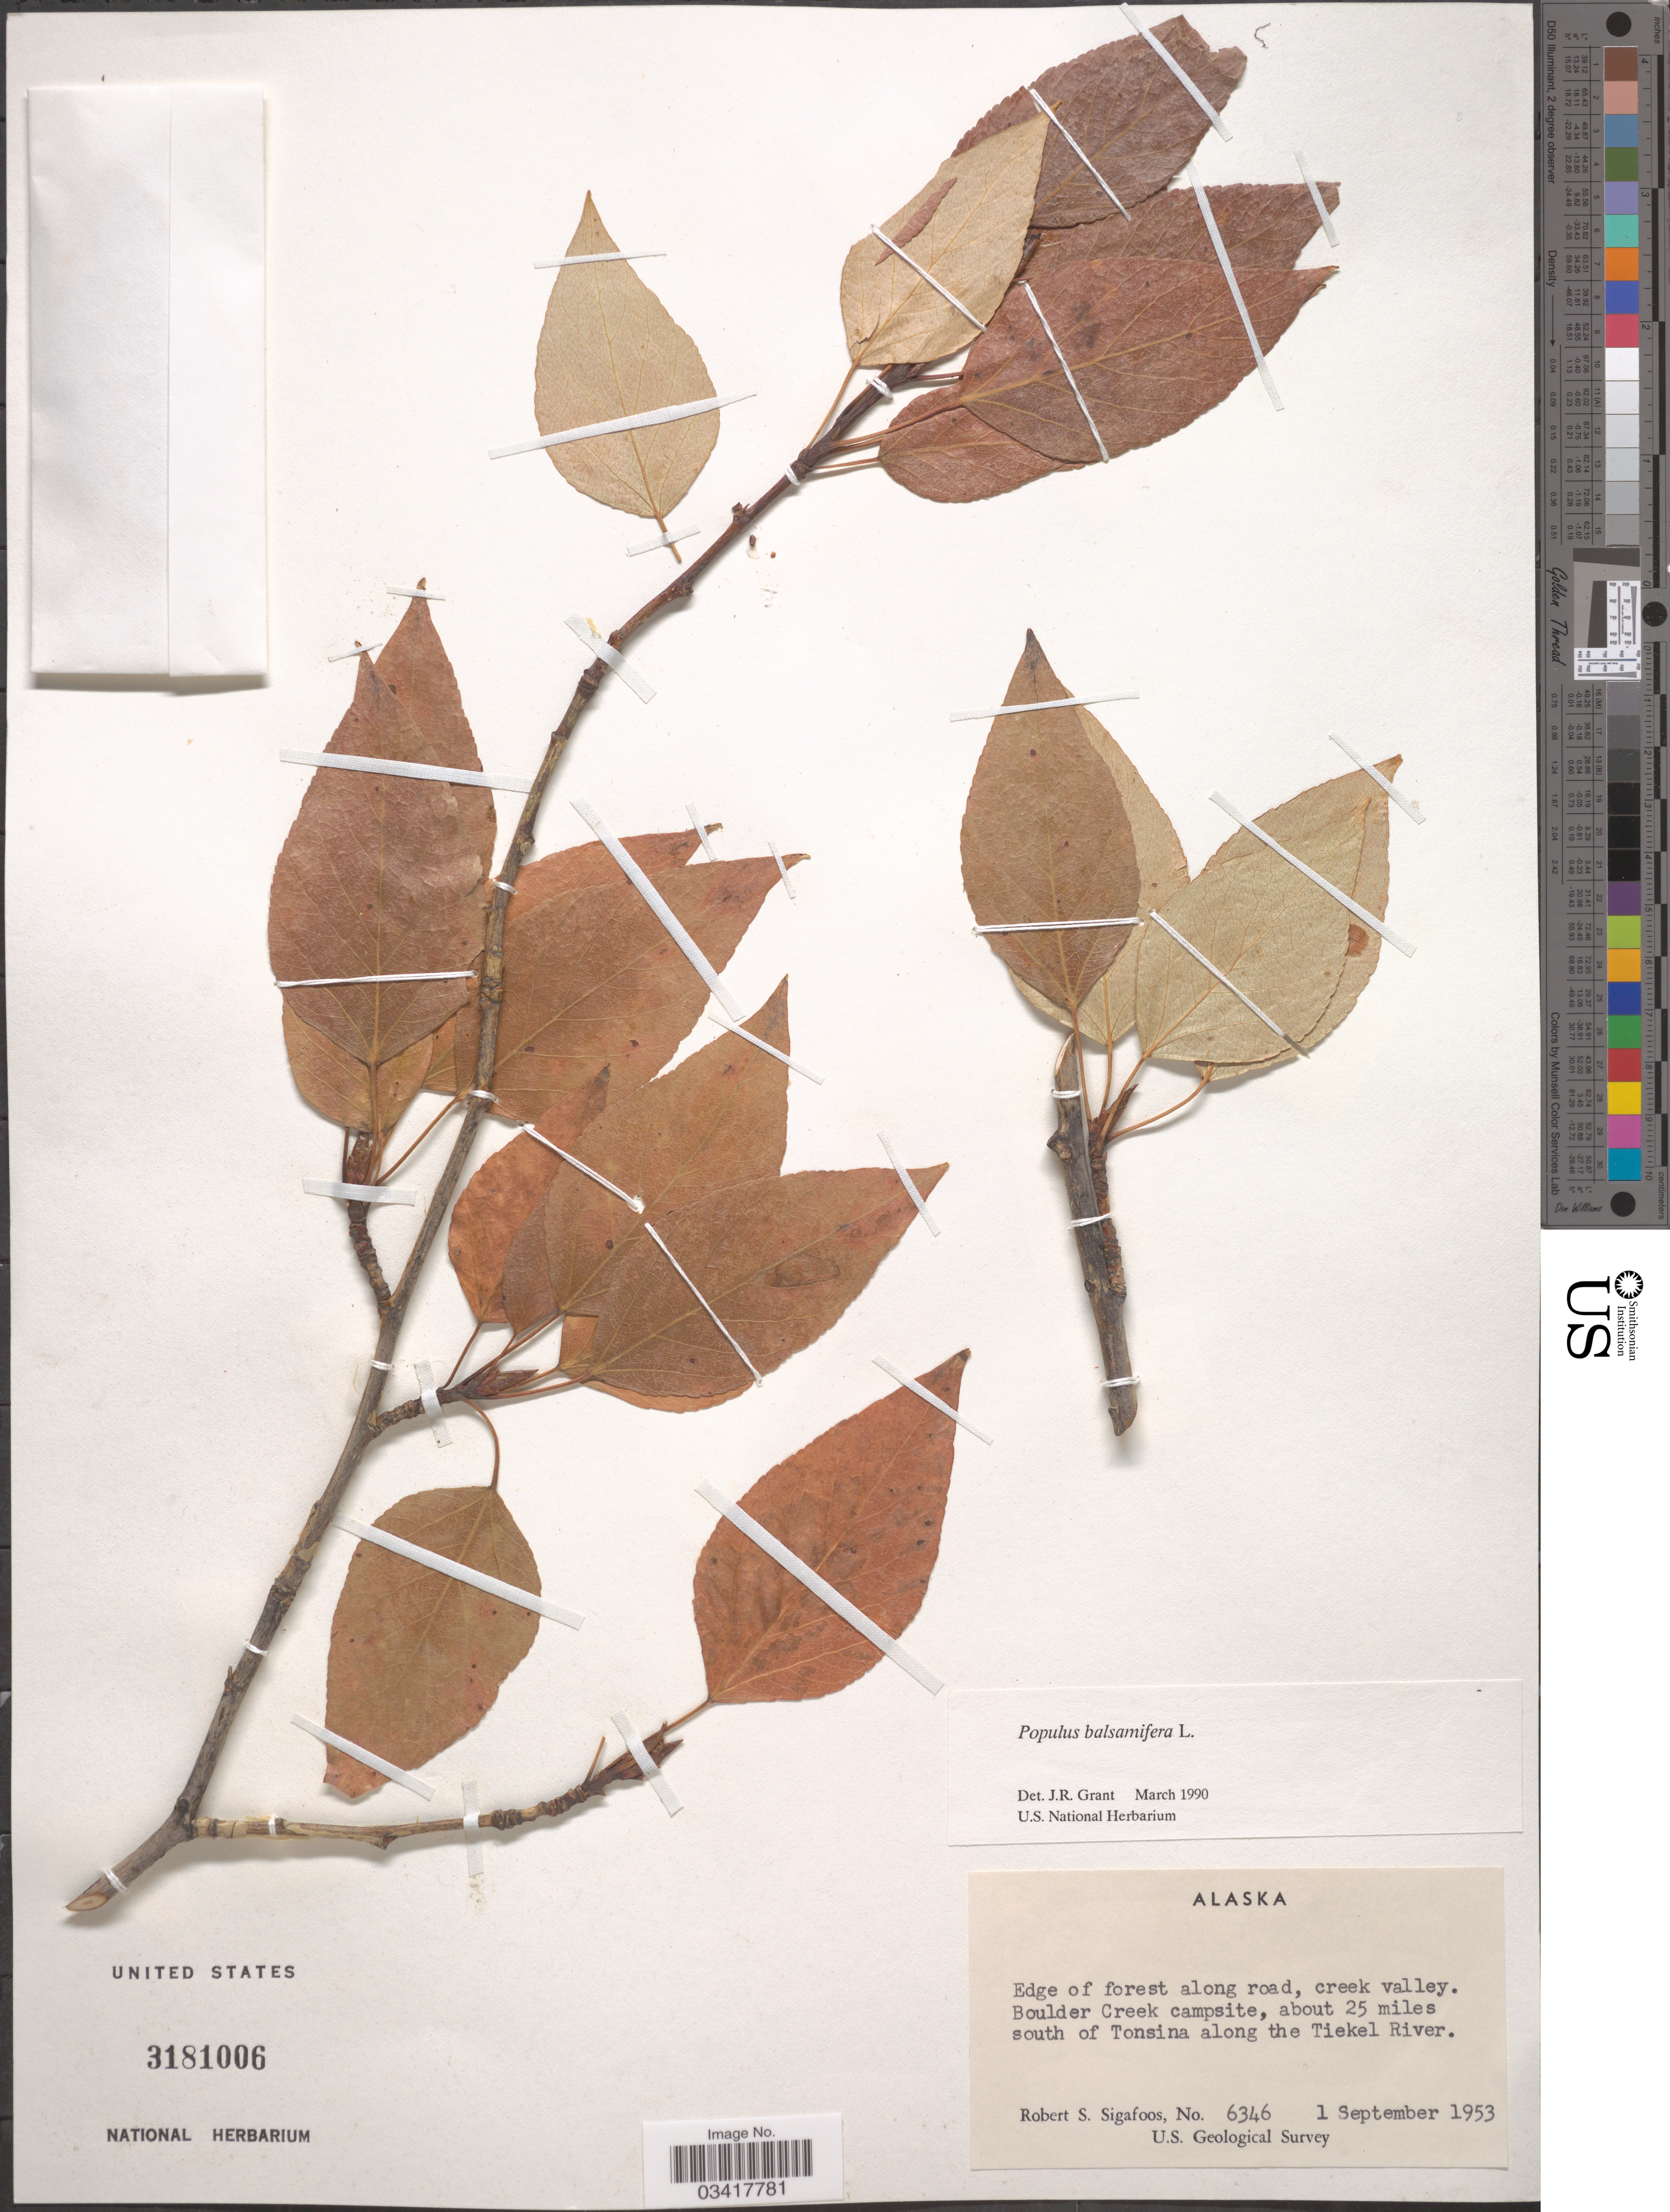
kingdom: Plantae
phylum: Tracheophyta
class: Magnoliopsida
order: Malpighiales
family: Salicaceae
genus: Populus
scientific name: Populus balsamifera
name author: L.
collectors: R. Sigafoos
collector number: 6346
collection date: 1953-09-01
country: United States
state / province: Alaska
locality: Edge of forest along road, creek valley. Boulder Creek campsite, about 25 miles south of Tonsina along the Tiekel River.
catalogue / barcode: US 3181006